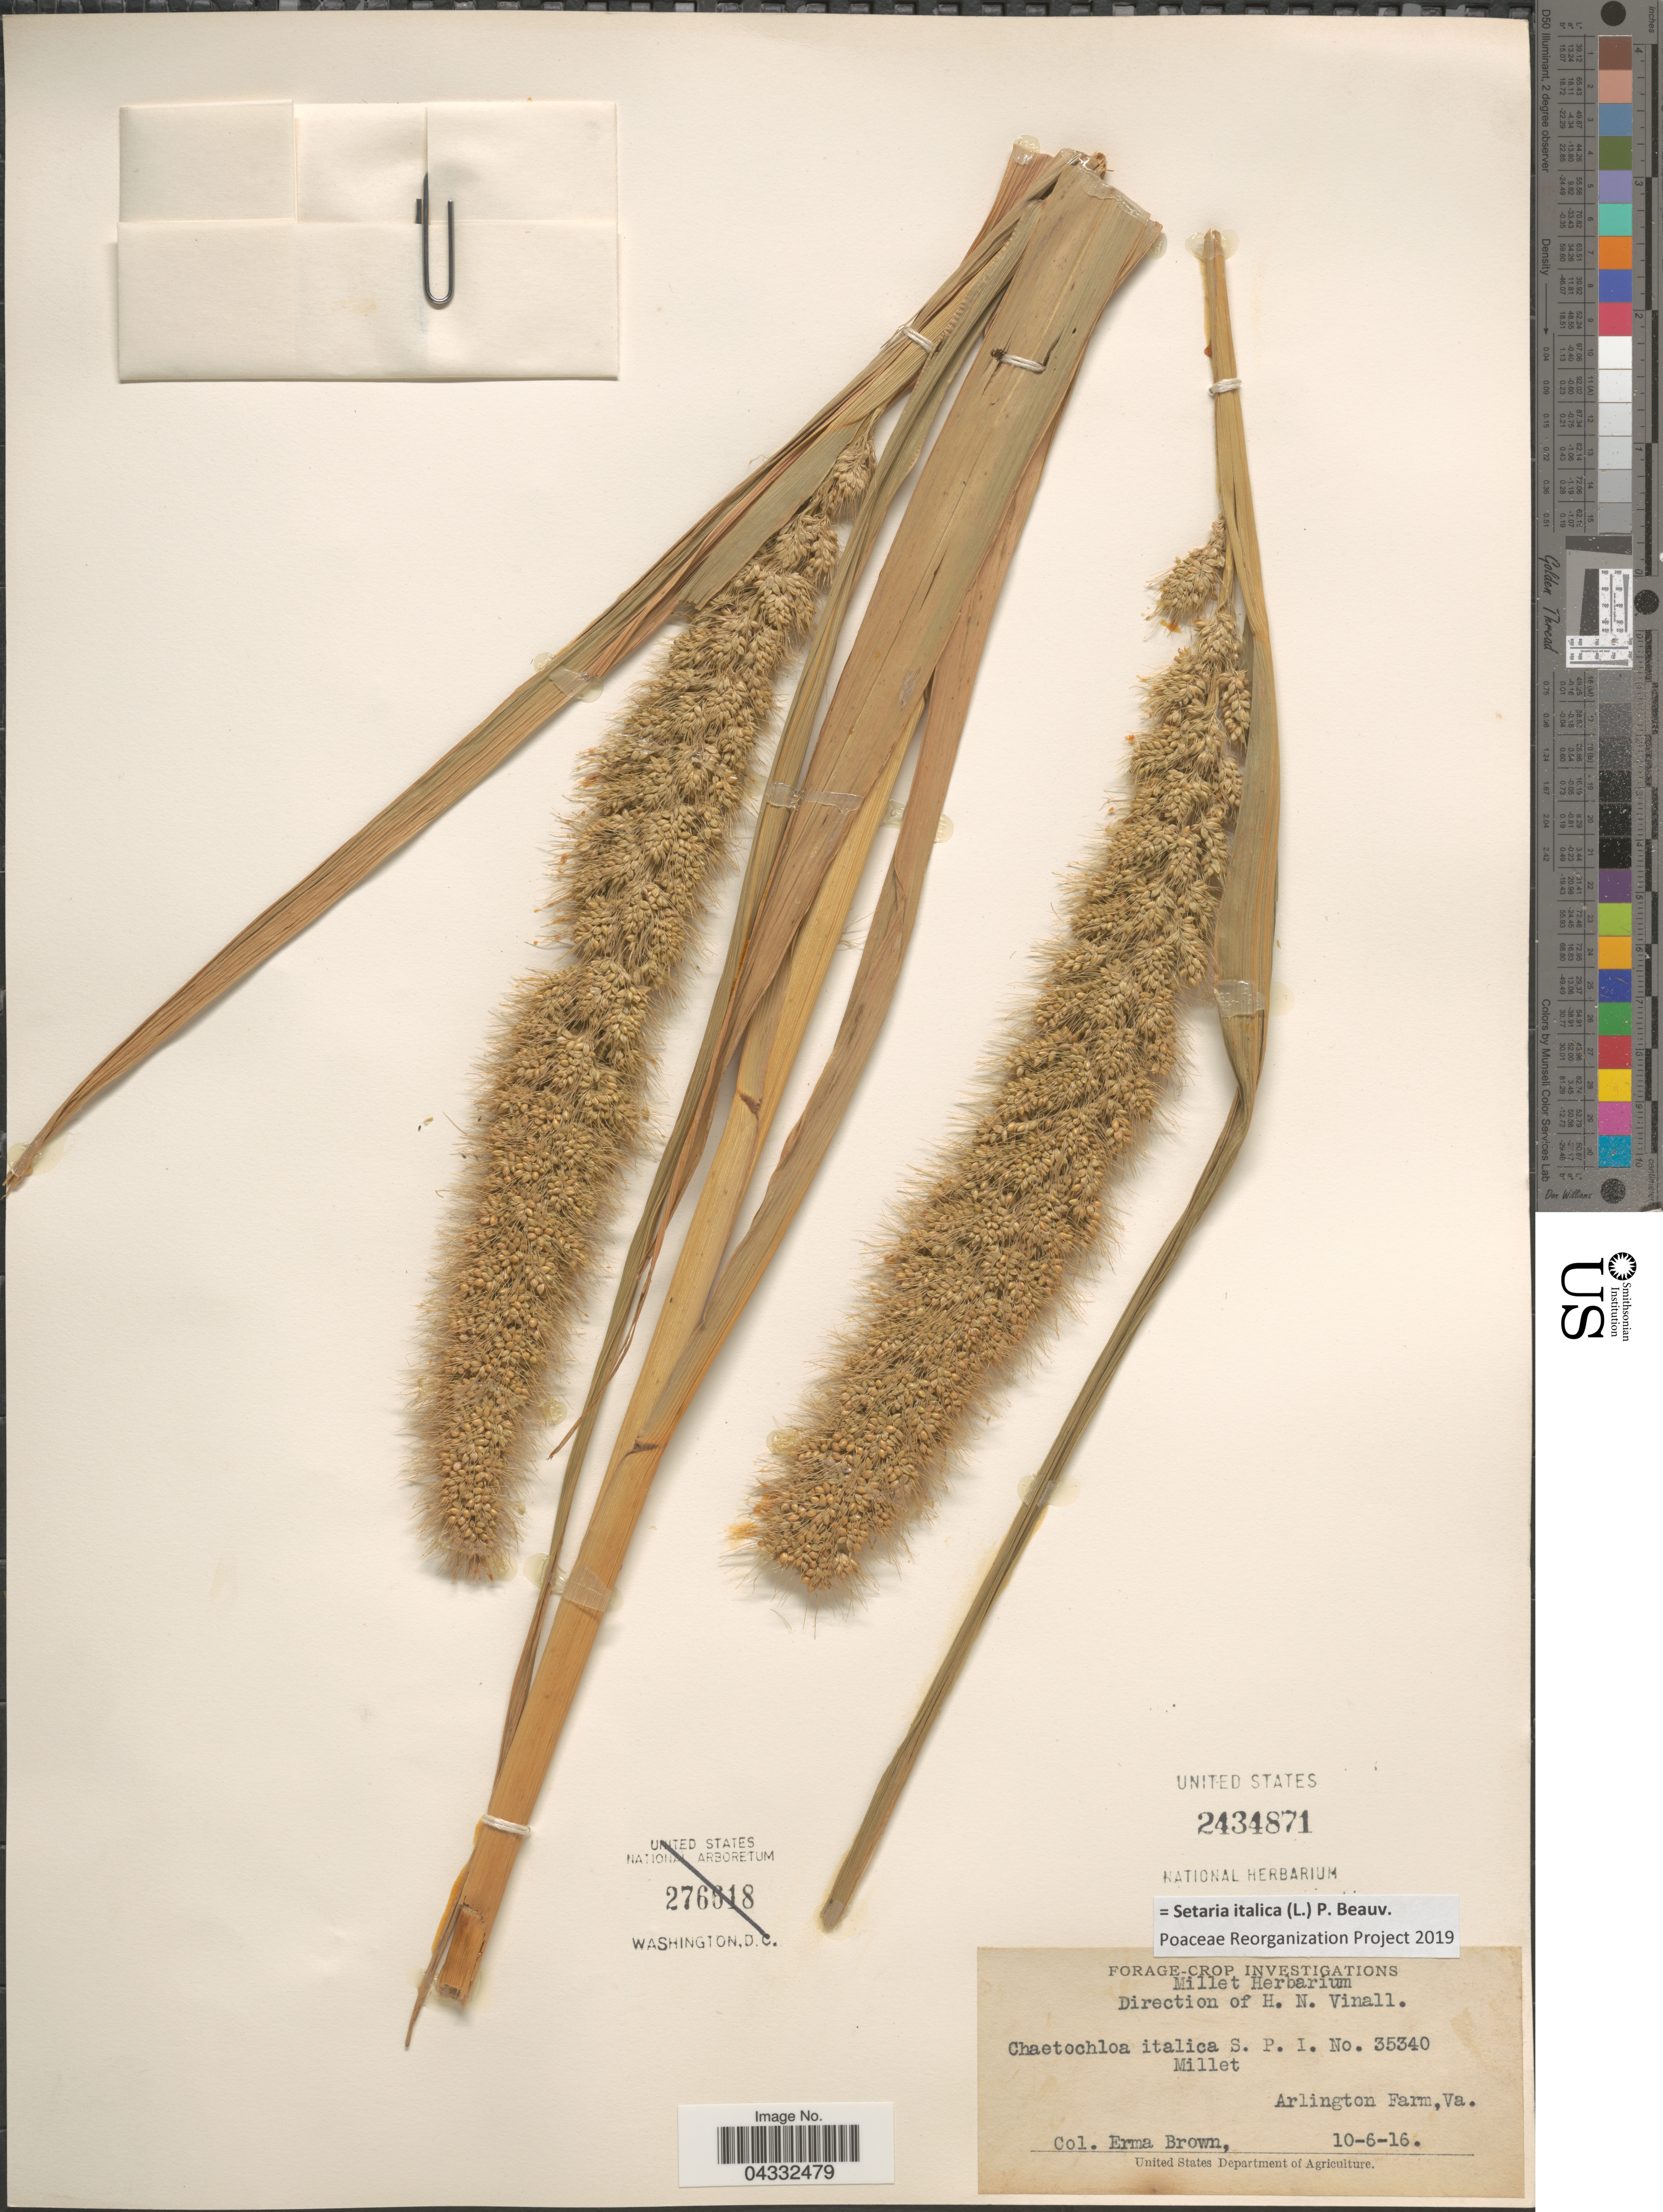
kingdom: Plantae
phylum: Tracheophyta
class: Liliopsida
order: Poales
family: Poaceae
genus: Setaria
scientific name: Setaria italica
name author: (L.) P. Beauv.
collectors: E. Brown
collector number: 35340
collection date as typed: Transcribed d/m/y: 6/10/16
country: United States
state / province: Virginia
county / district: Arlington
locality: Arlington Farm.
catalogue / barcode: US 2434871